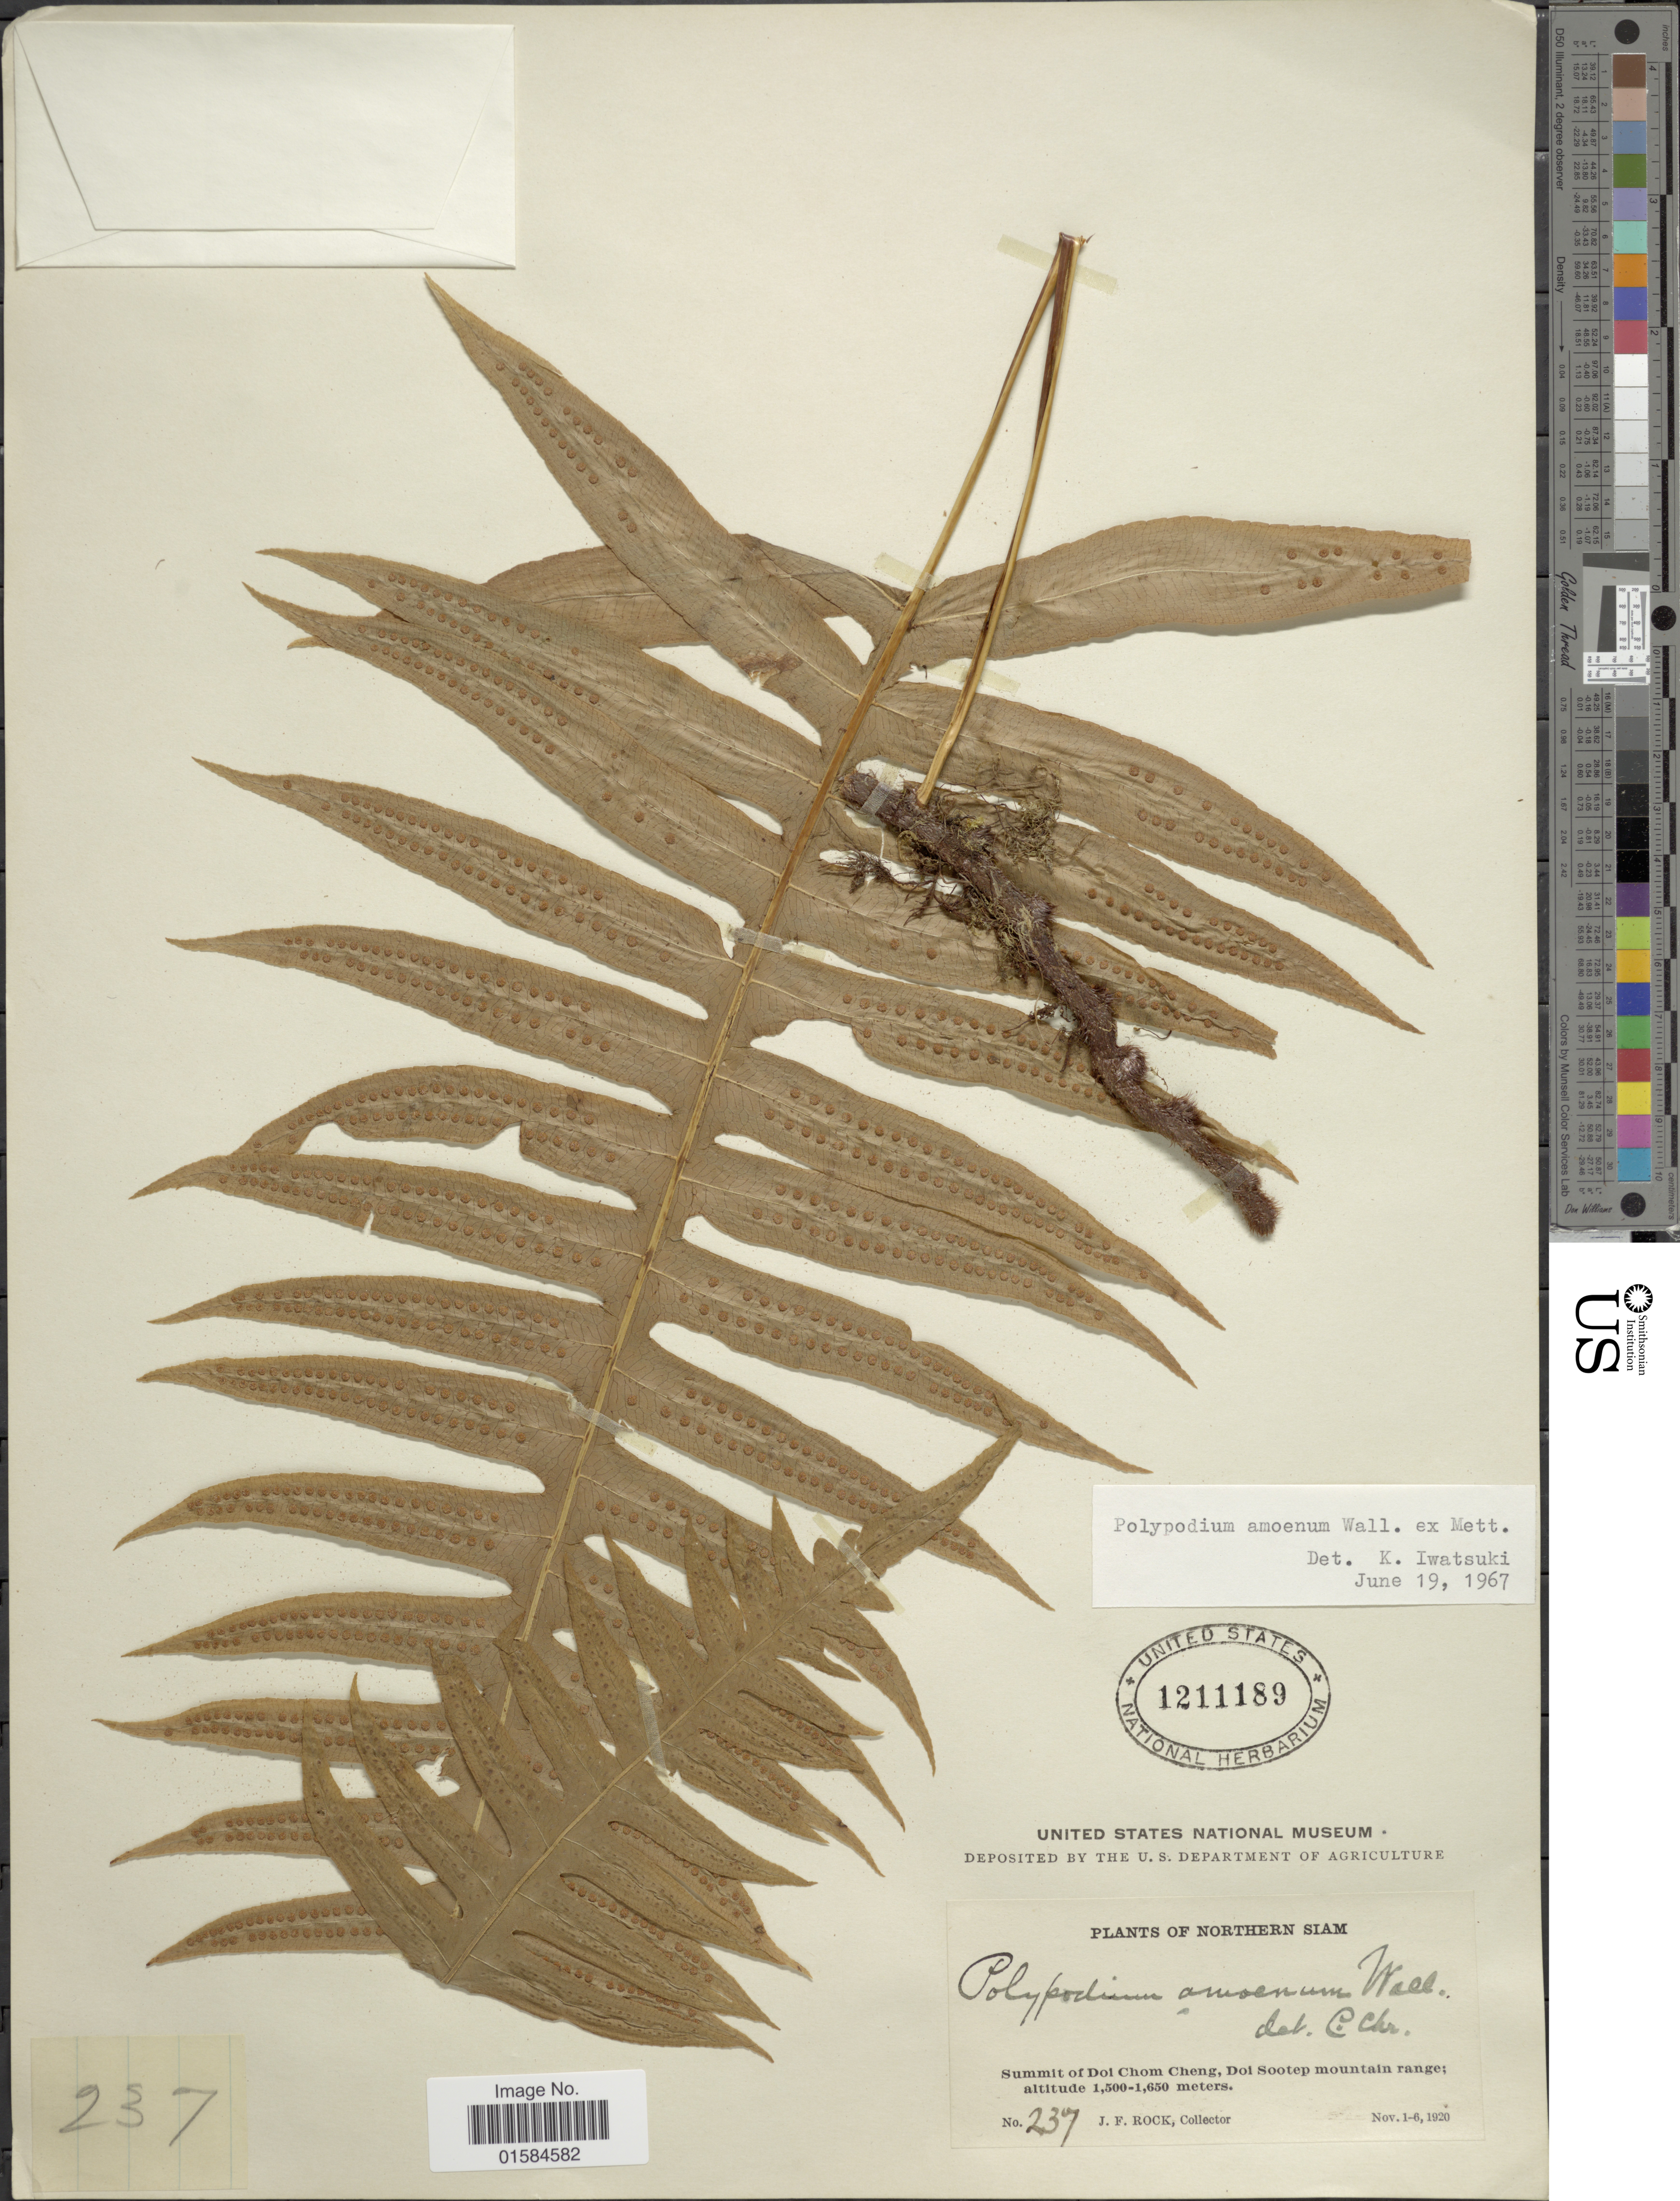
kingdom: Plantae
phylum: Tracheophyta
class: Polypodiopsida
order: Polypodiales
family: Polypodiaceae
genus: Goniophlebium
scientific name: Goniophlebium amoenum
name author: (Wall. ex Mett.) J. Sm.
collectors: J. Rock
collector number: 237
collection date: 1920-11-01/1920-11-06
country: Thailand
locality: Northern Siam, Summit of Doi Chom Cheng, Doi Sootep mountain range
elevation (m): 1500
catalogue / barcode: US 1211189